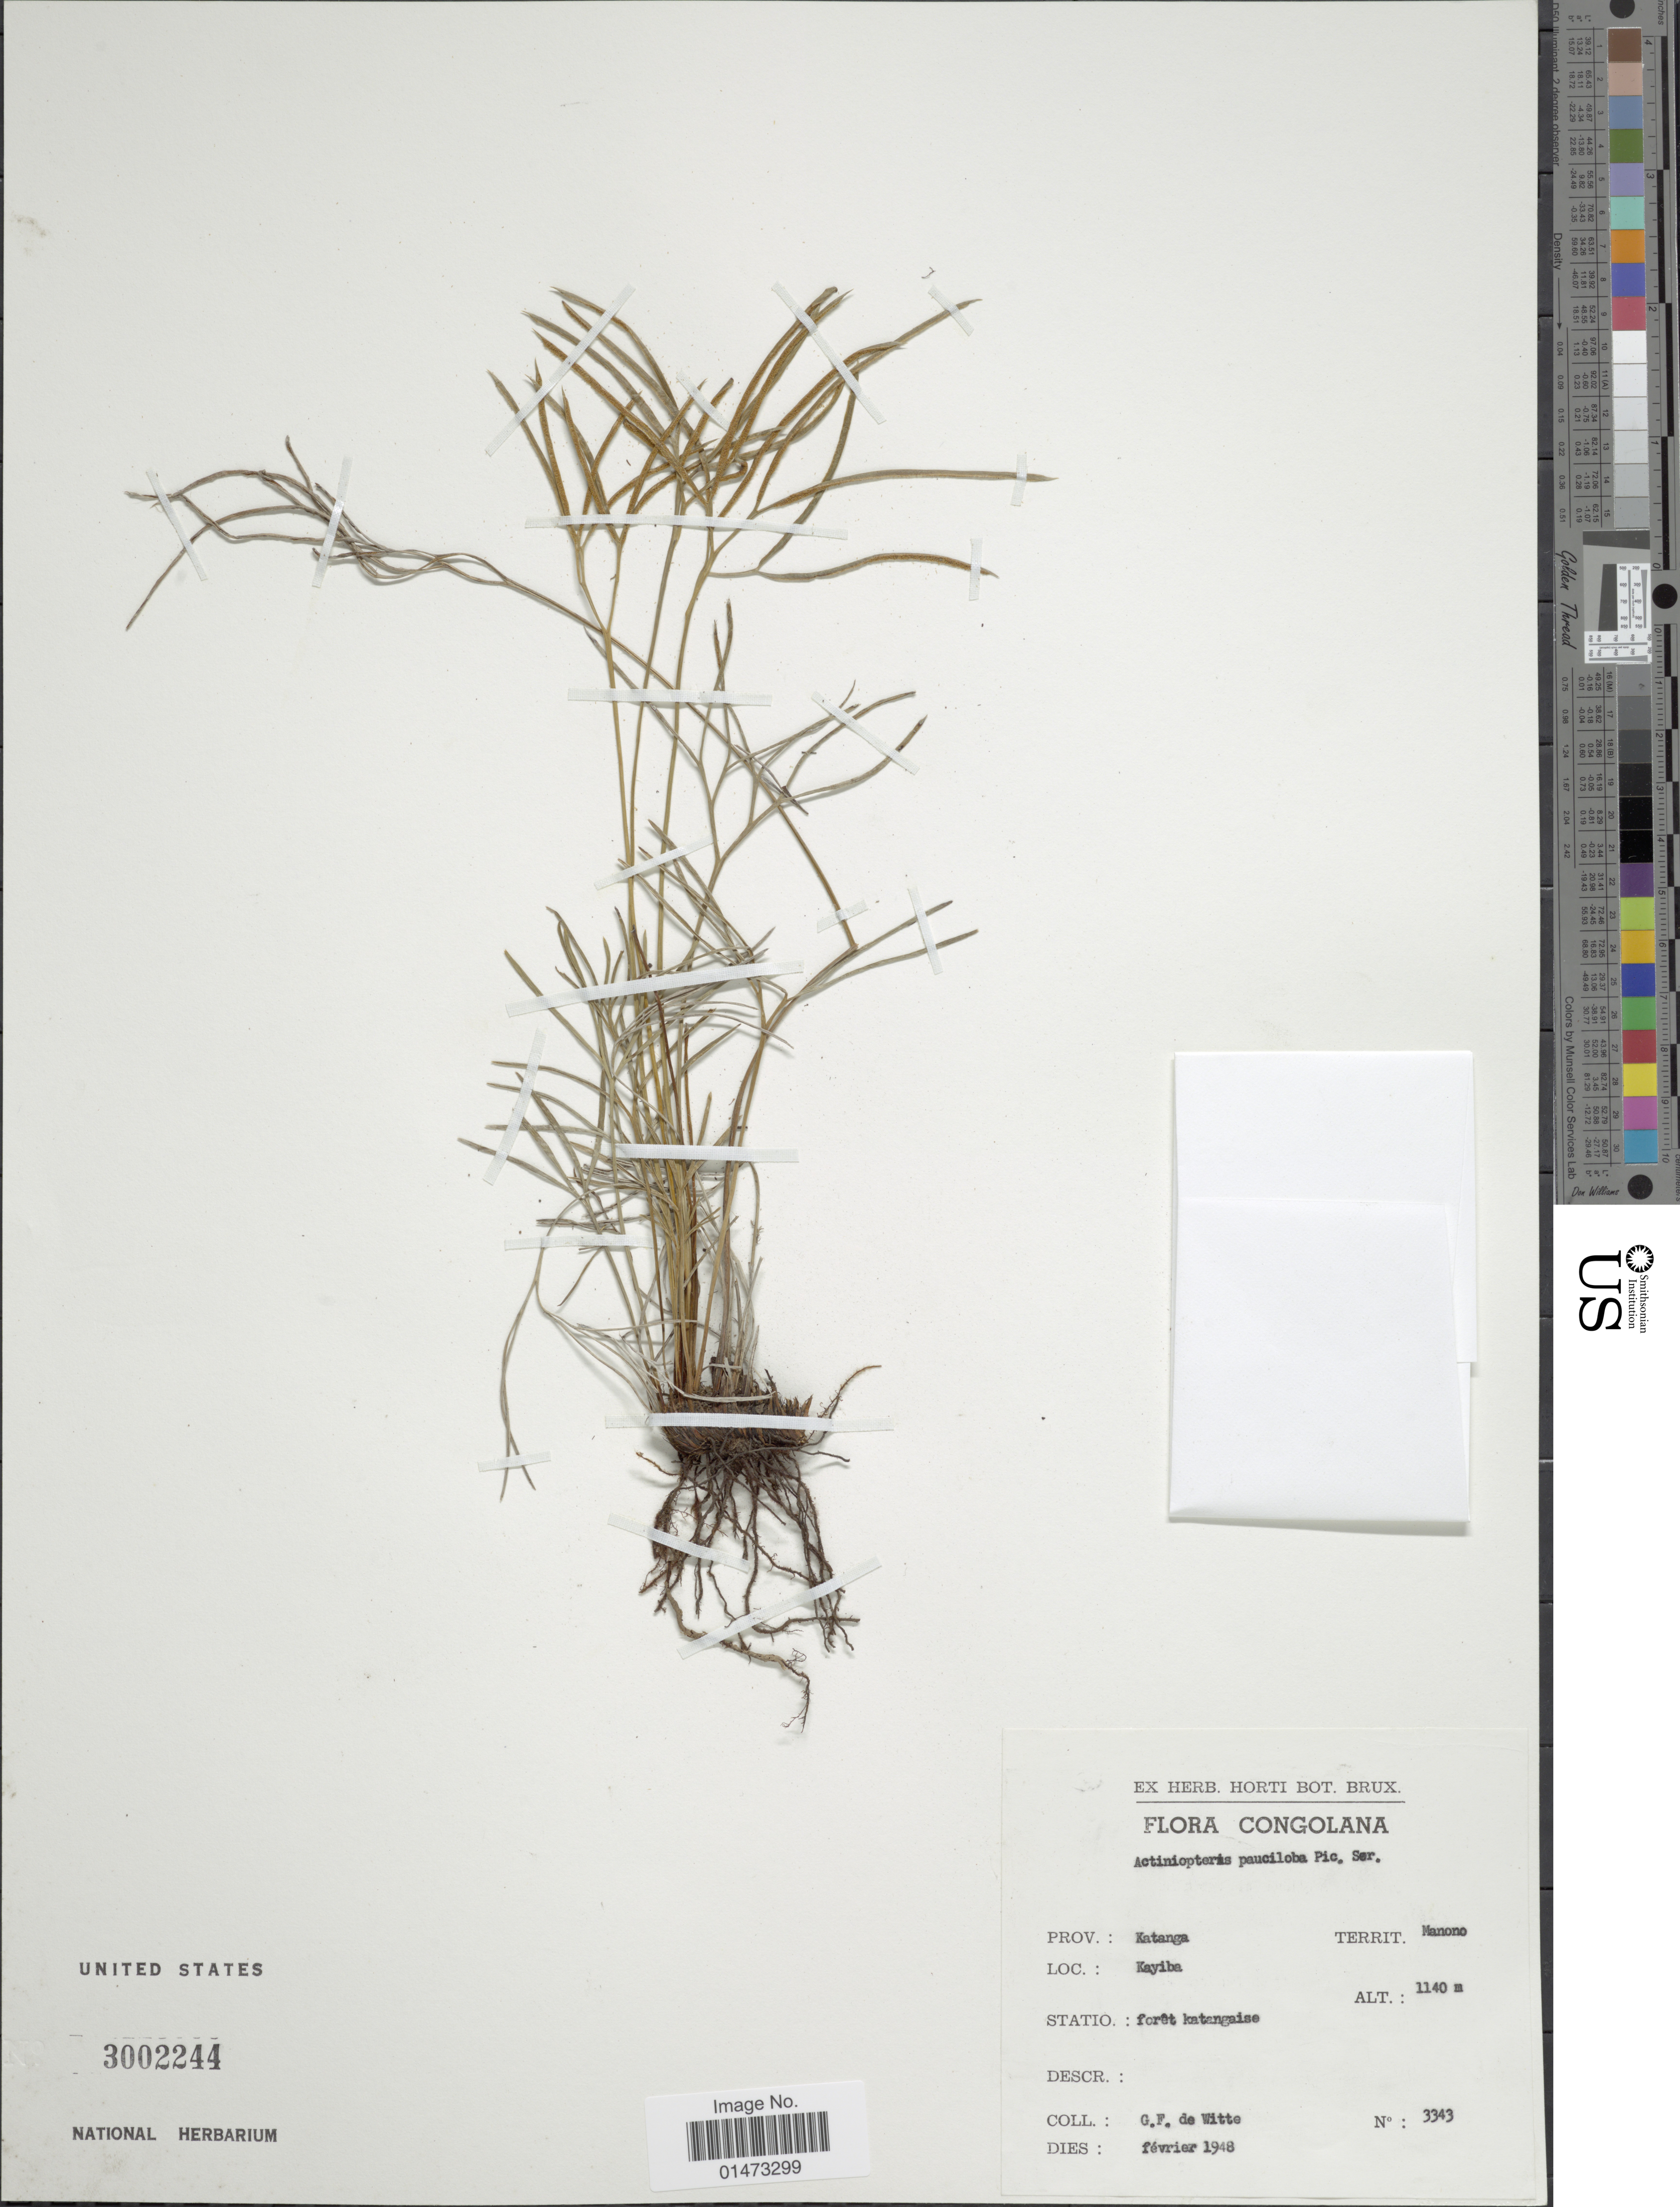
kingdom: Plantae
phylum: Tracheophyta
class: Polypodiopsida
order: Polypodiales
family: Pteridaceae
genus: Actiniopteris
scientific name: Actiniopteris radiata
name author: (Sw.) Link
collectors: G. de Witte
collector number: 3343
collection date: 1948-02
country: Congo, Democratic Republic of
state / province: Tanganyika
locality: Territ. Manono, Kayiba, forêt katangaise.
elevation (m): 1140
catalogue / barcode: US 3002244